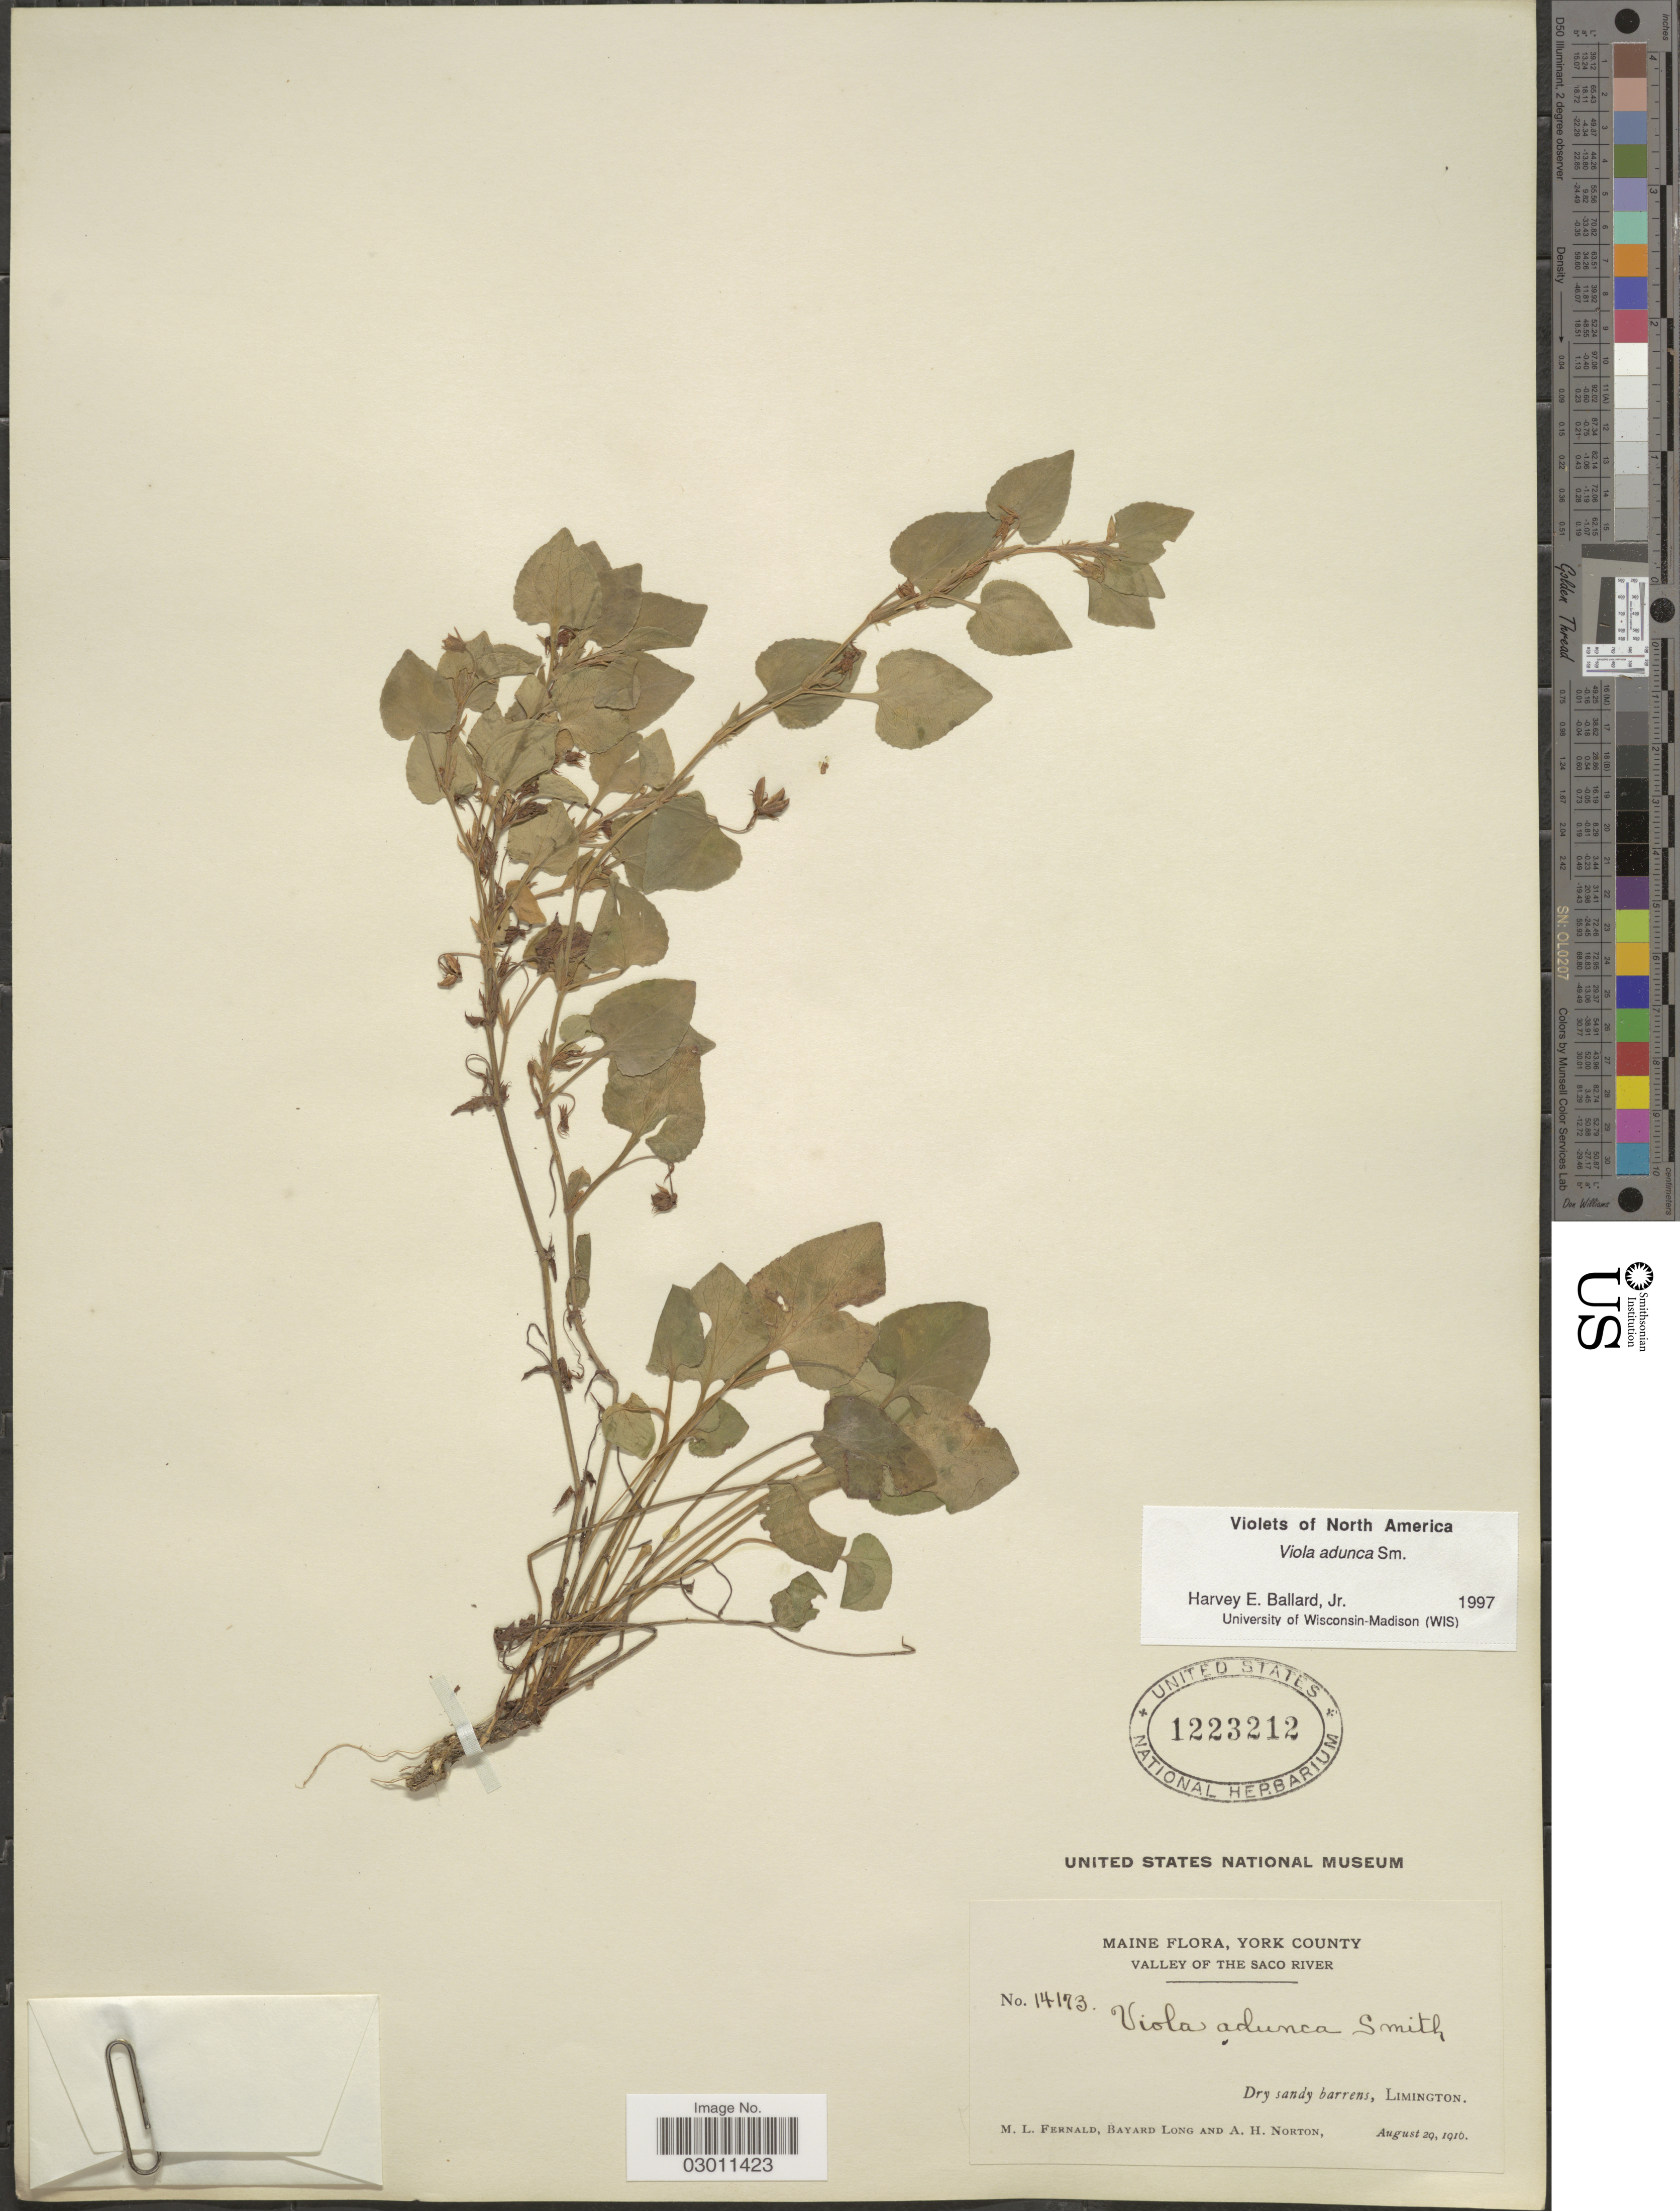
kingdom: Plantae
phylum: Tracheophyta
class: Magnoliopsida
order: Malpighiales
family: Violaceae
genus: Viola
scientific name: Viola adunca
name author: Sm.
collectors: M. L. Fernald, B. Long & A. Norton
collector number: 14173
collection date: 1916-08-29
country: United States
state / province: Maine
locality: York County, Valley of The Saco River, Dry sandy barrens, Limington.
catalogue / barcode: US 1223212